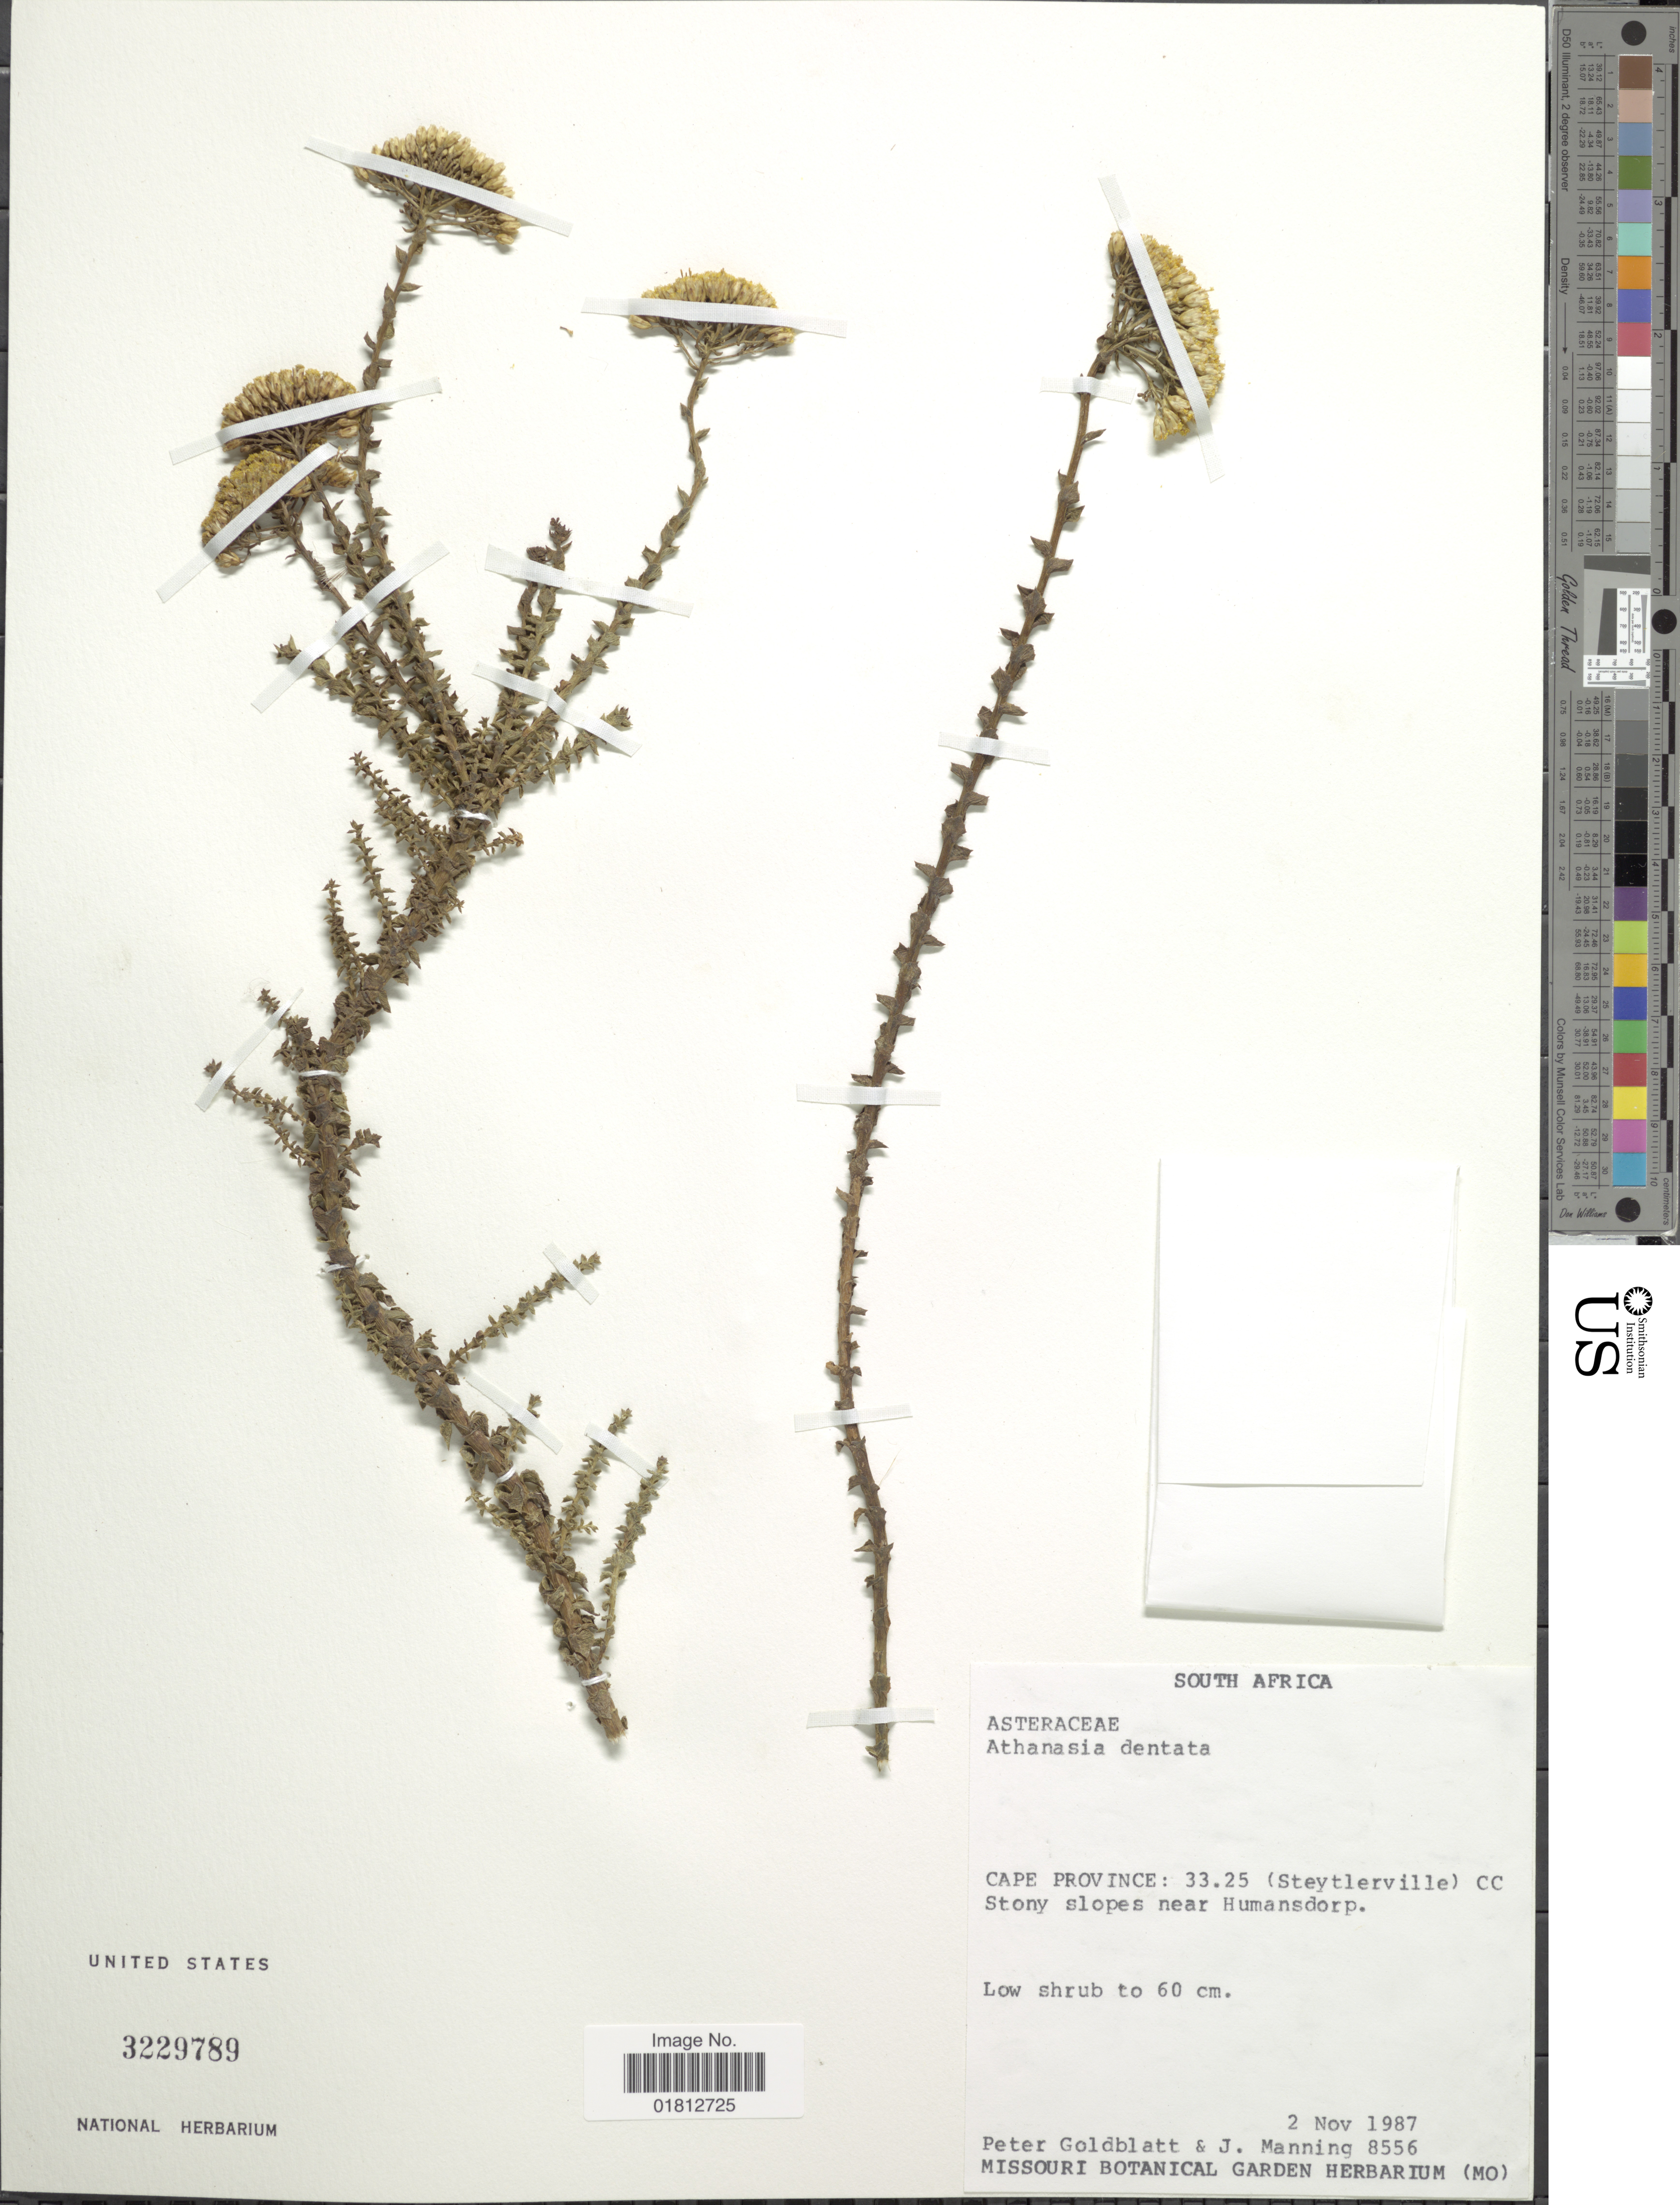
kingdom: Plantae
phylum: Tracheophyta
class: Magnoliopsida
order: Asterales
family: Asteraceae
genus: Athanasia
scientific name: Athanasia dentata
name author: (L.) L.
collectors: P. Goldblatt & J. Manning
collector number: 8556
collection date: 1987-11-02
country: South Africa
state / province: Eastern Cape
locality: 33.25 (Steytlerville) CC Stony slopes near Humansdorp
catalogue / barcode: US 3229789